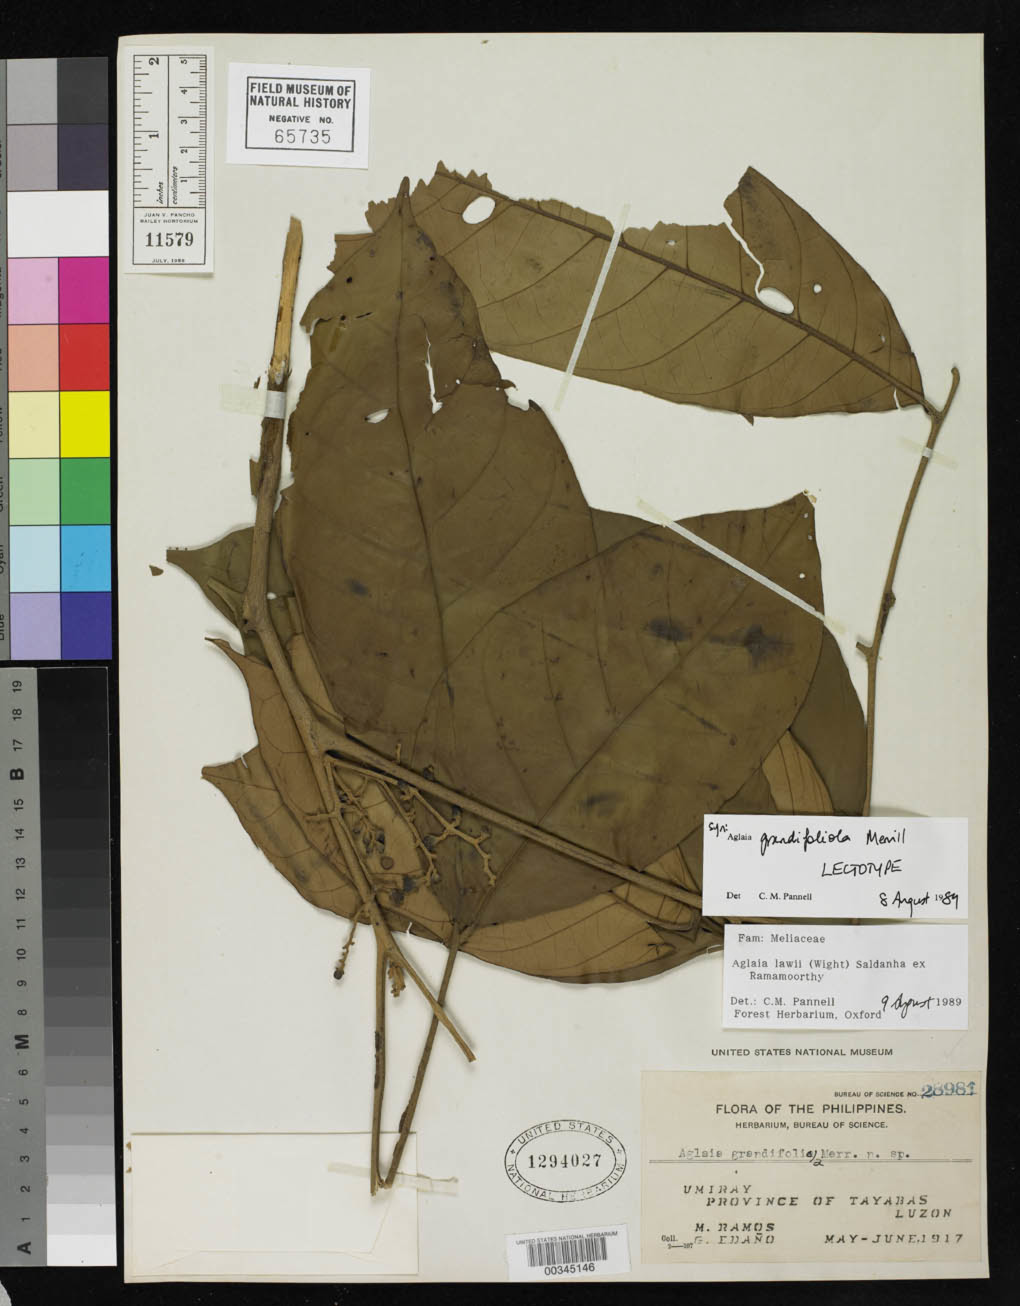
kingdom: Plantae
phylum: Tracheophyta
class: Magnoliopsida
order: Sapindales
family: Meliaceae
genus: Aglaia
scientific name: Aglaia grandifoliola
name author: Merr.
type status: Lectotype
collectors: M. Ramos & G. E. Edaño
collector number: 28981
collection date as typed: May 1917 to -- Jun 1917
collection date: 1917-05/1917-06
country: Philippines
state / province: Calabarzon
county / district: Quezon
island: Luzon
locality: Umiray.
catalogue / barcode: US 1294027